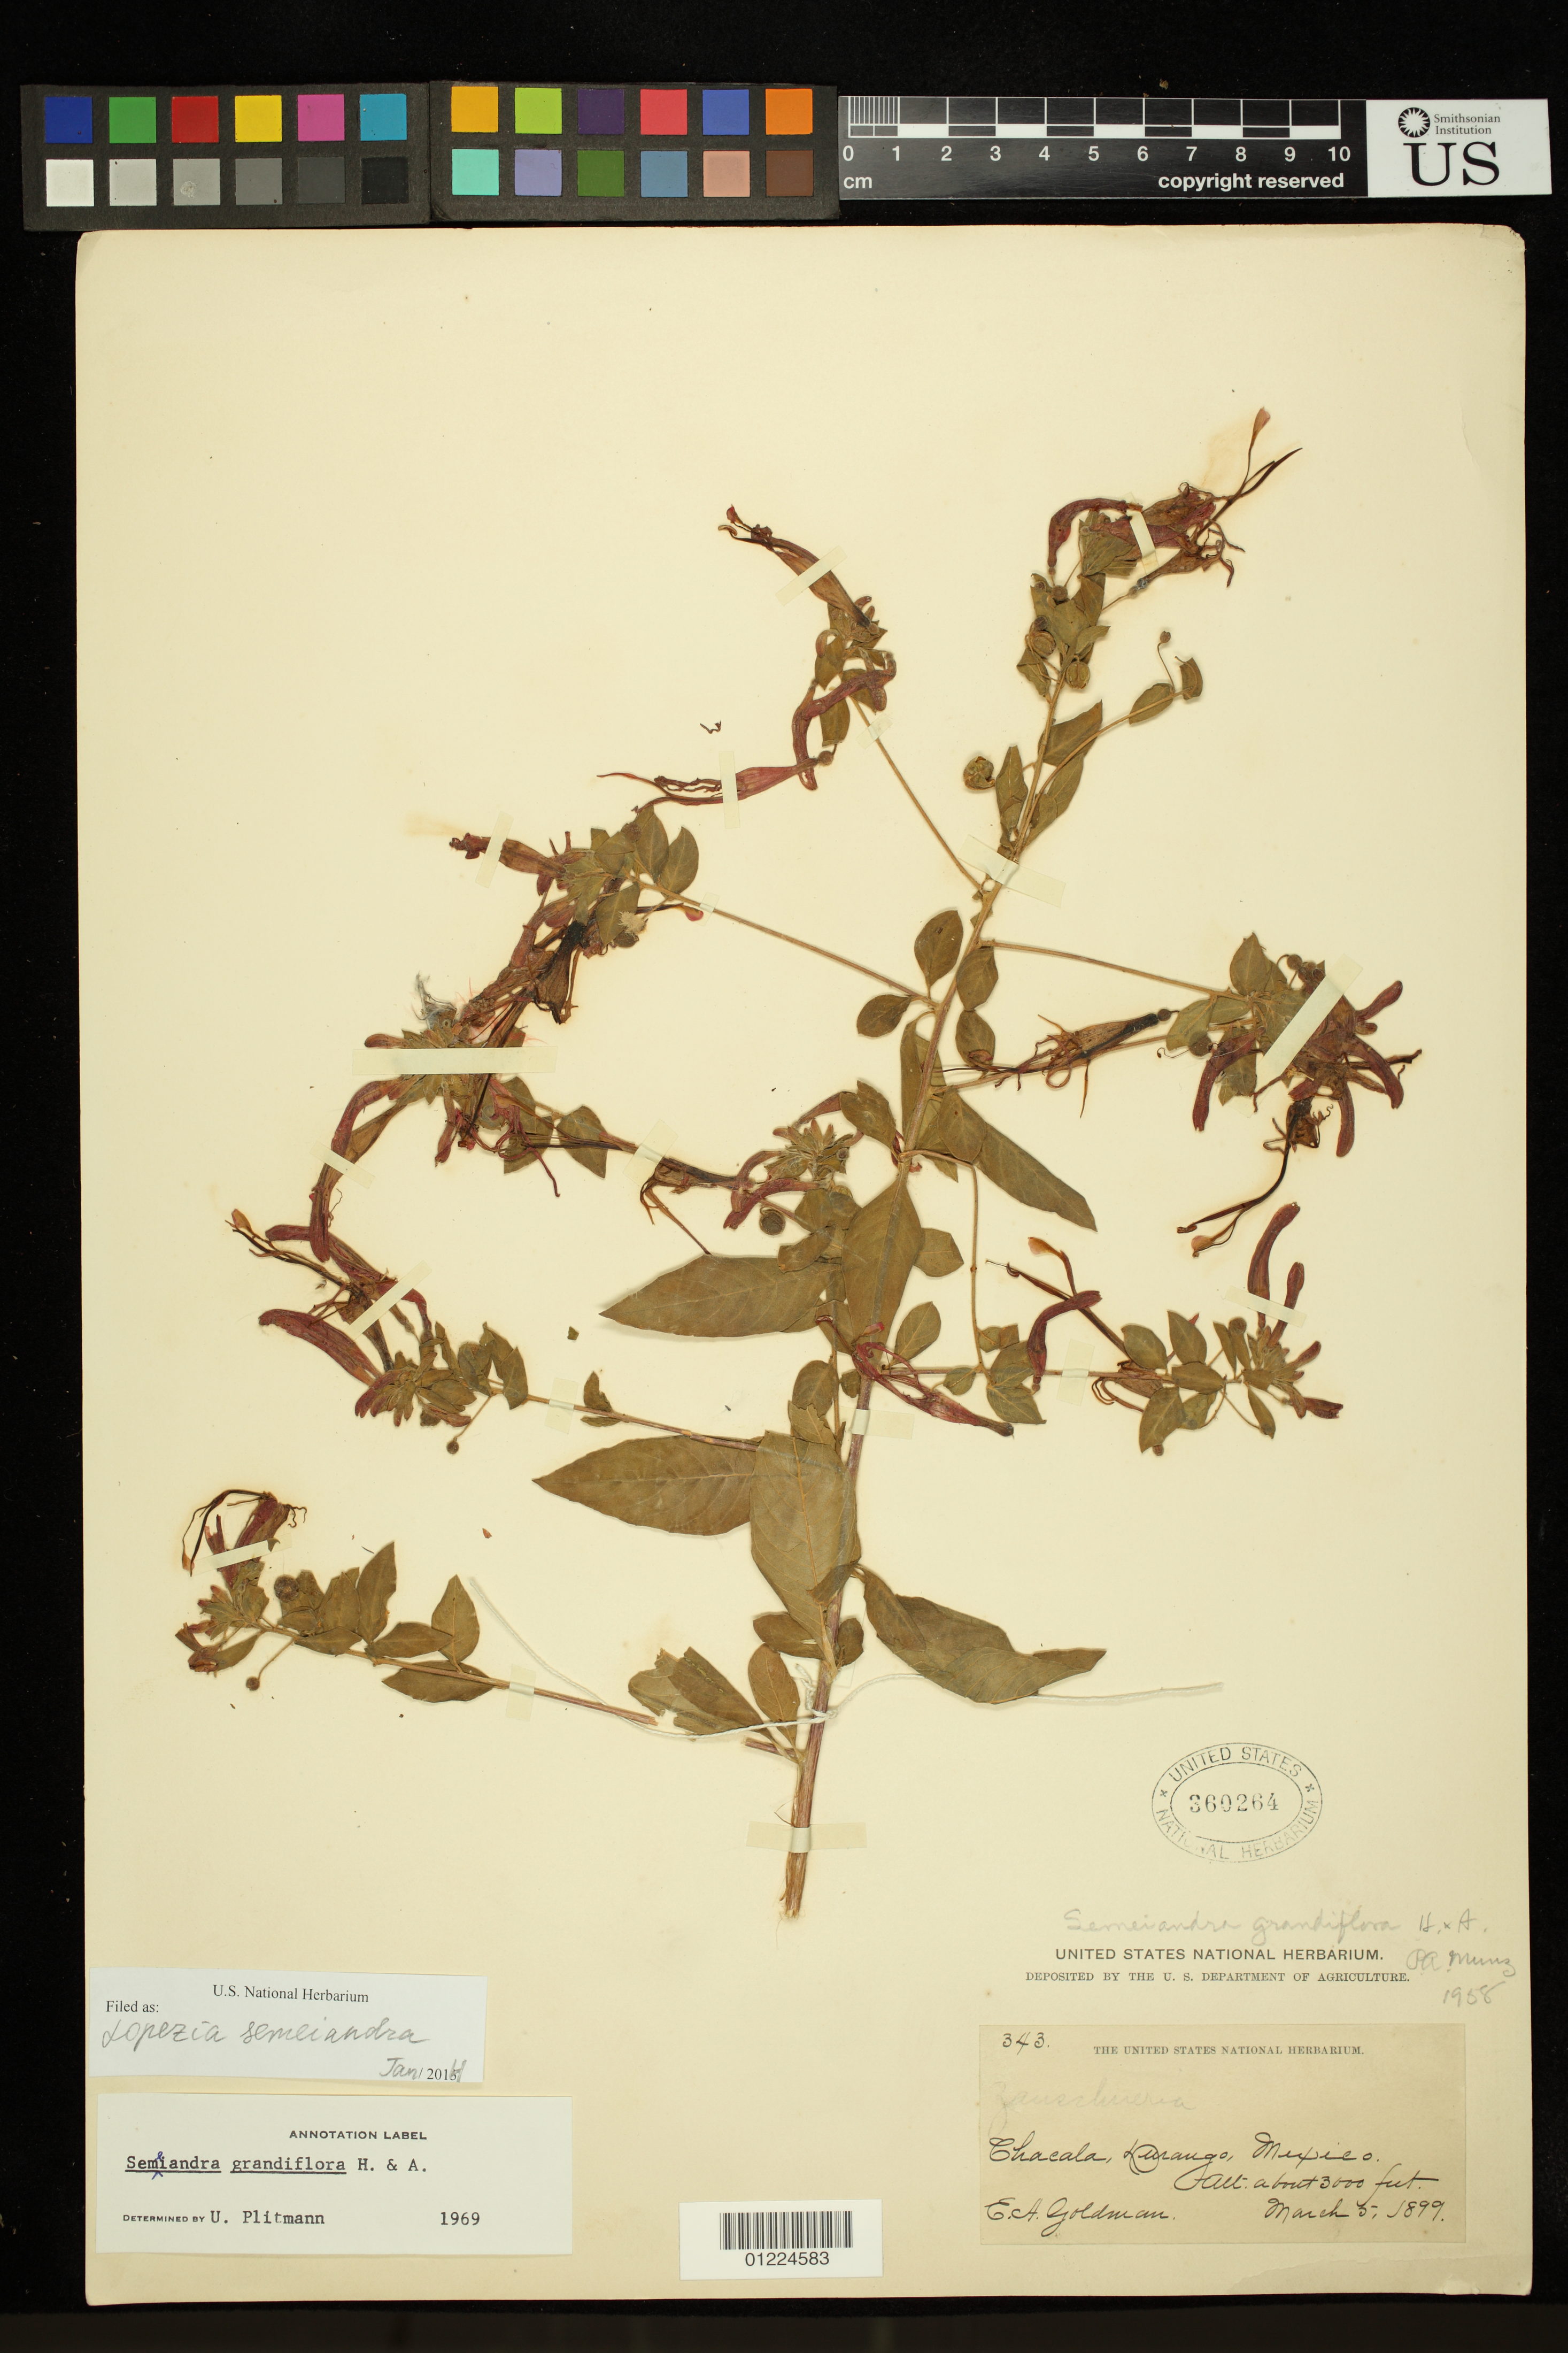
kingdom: Plantae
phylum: Tracheophyta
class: Magnoliopsida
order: Myrtales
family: Onagraceae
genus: Lopezia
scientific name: Lopezia semeiandra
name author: Plitmann et al.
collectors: E. A. Goldman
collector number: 343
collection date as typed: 05 Mar 1899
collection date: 1899-03-05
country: Mexico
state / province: Durango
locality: Chacala.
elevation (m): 914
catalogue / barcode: US 360264